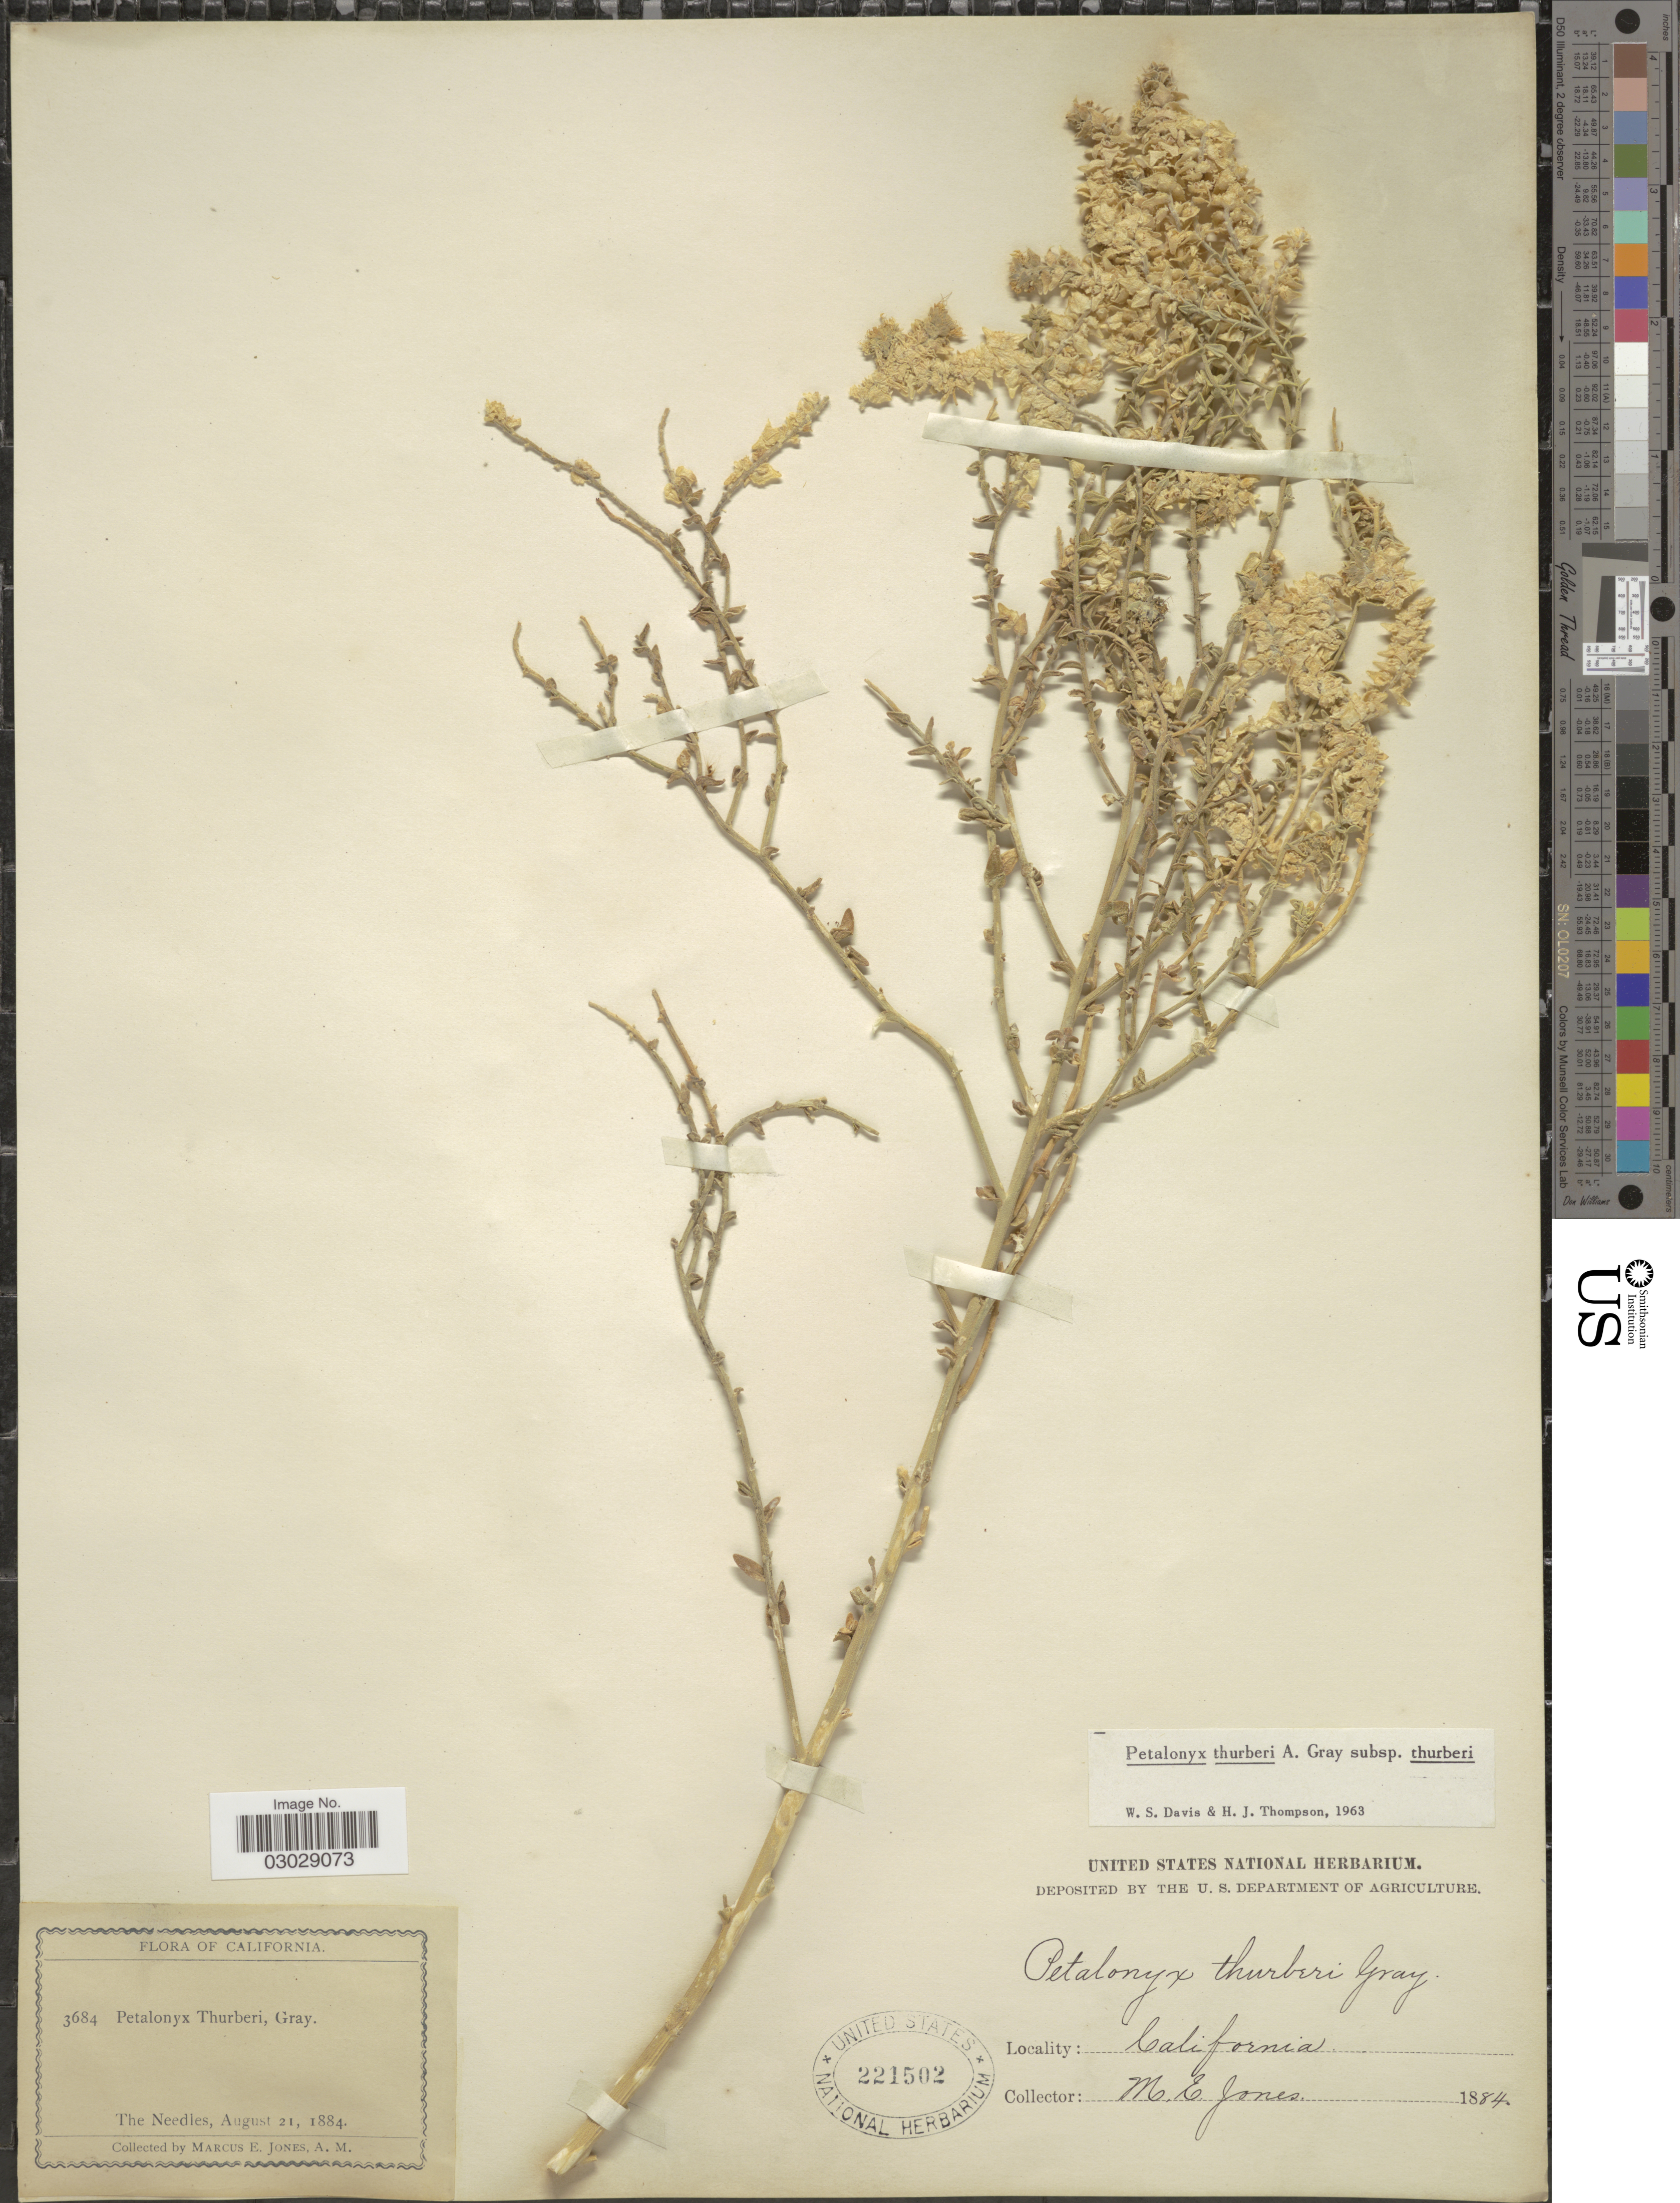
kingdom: Plantae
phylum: Tracheophyta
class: Magnoliopsida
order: Cornales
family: Loasaceae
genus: Petalonyx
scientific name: Petalonyx thurberi subsp. thurberi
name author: A. Gray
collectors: M. E. Jones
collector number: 3684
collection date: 1884-08-21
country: United States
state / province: California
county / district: San Bernardino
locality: The Needles.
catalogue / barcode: US 221502